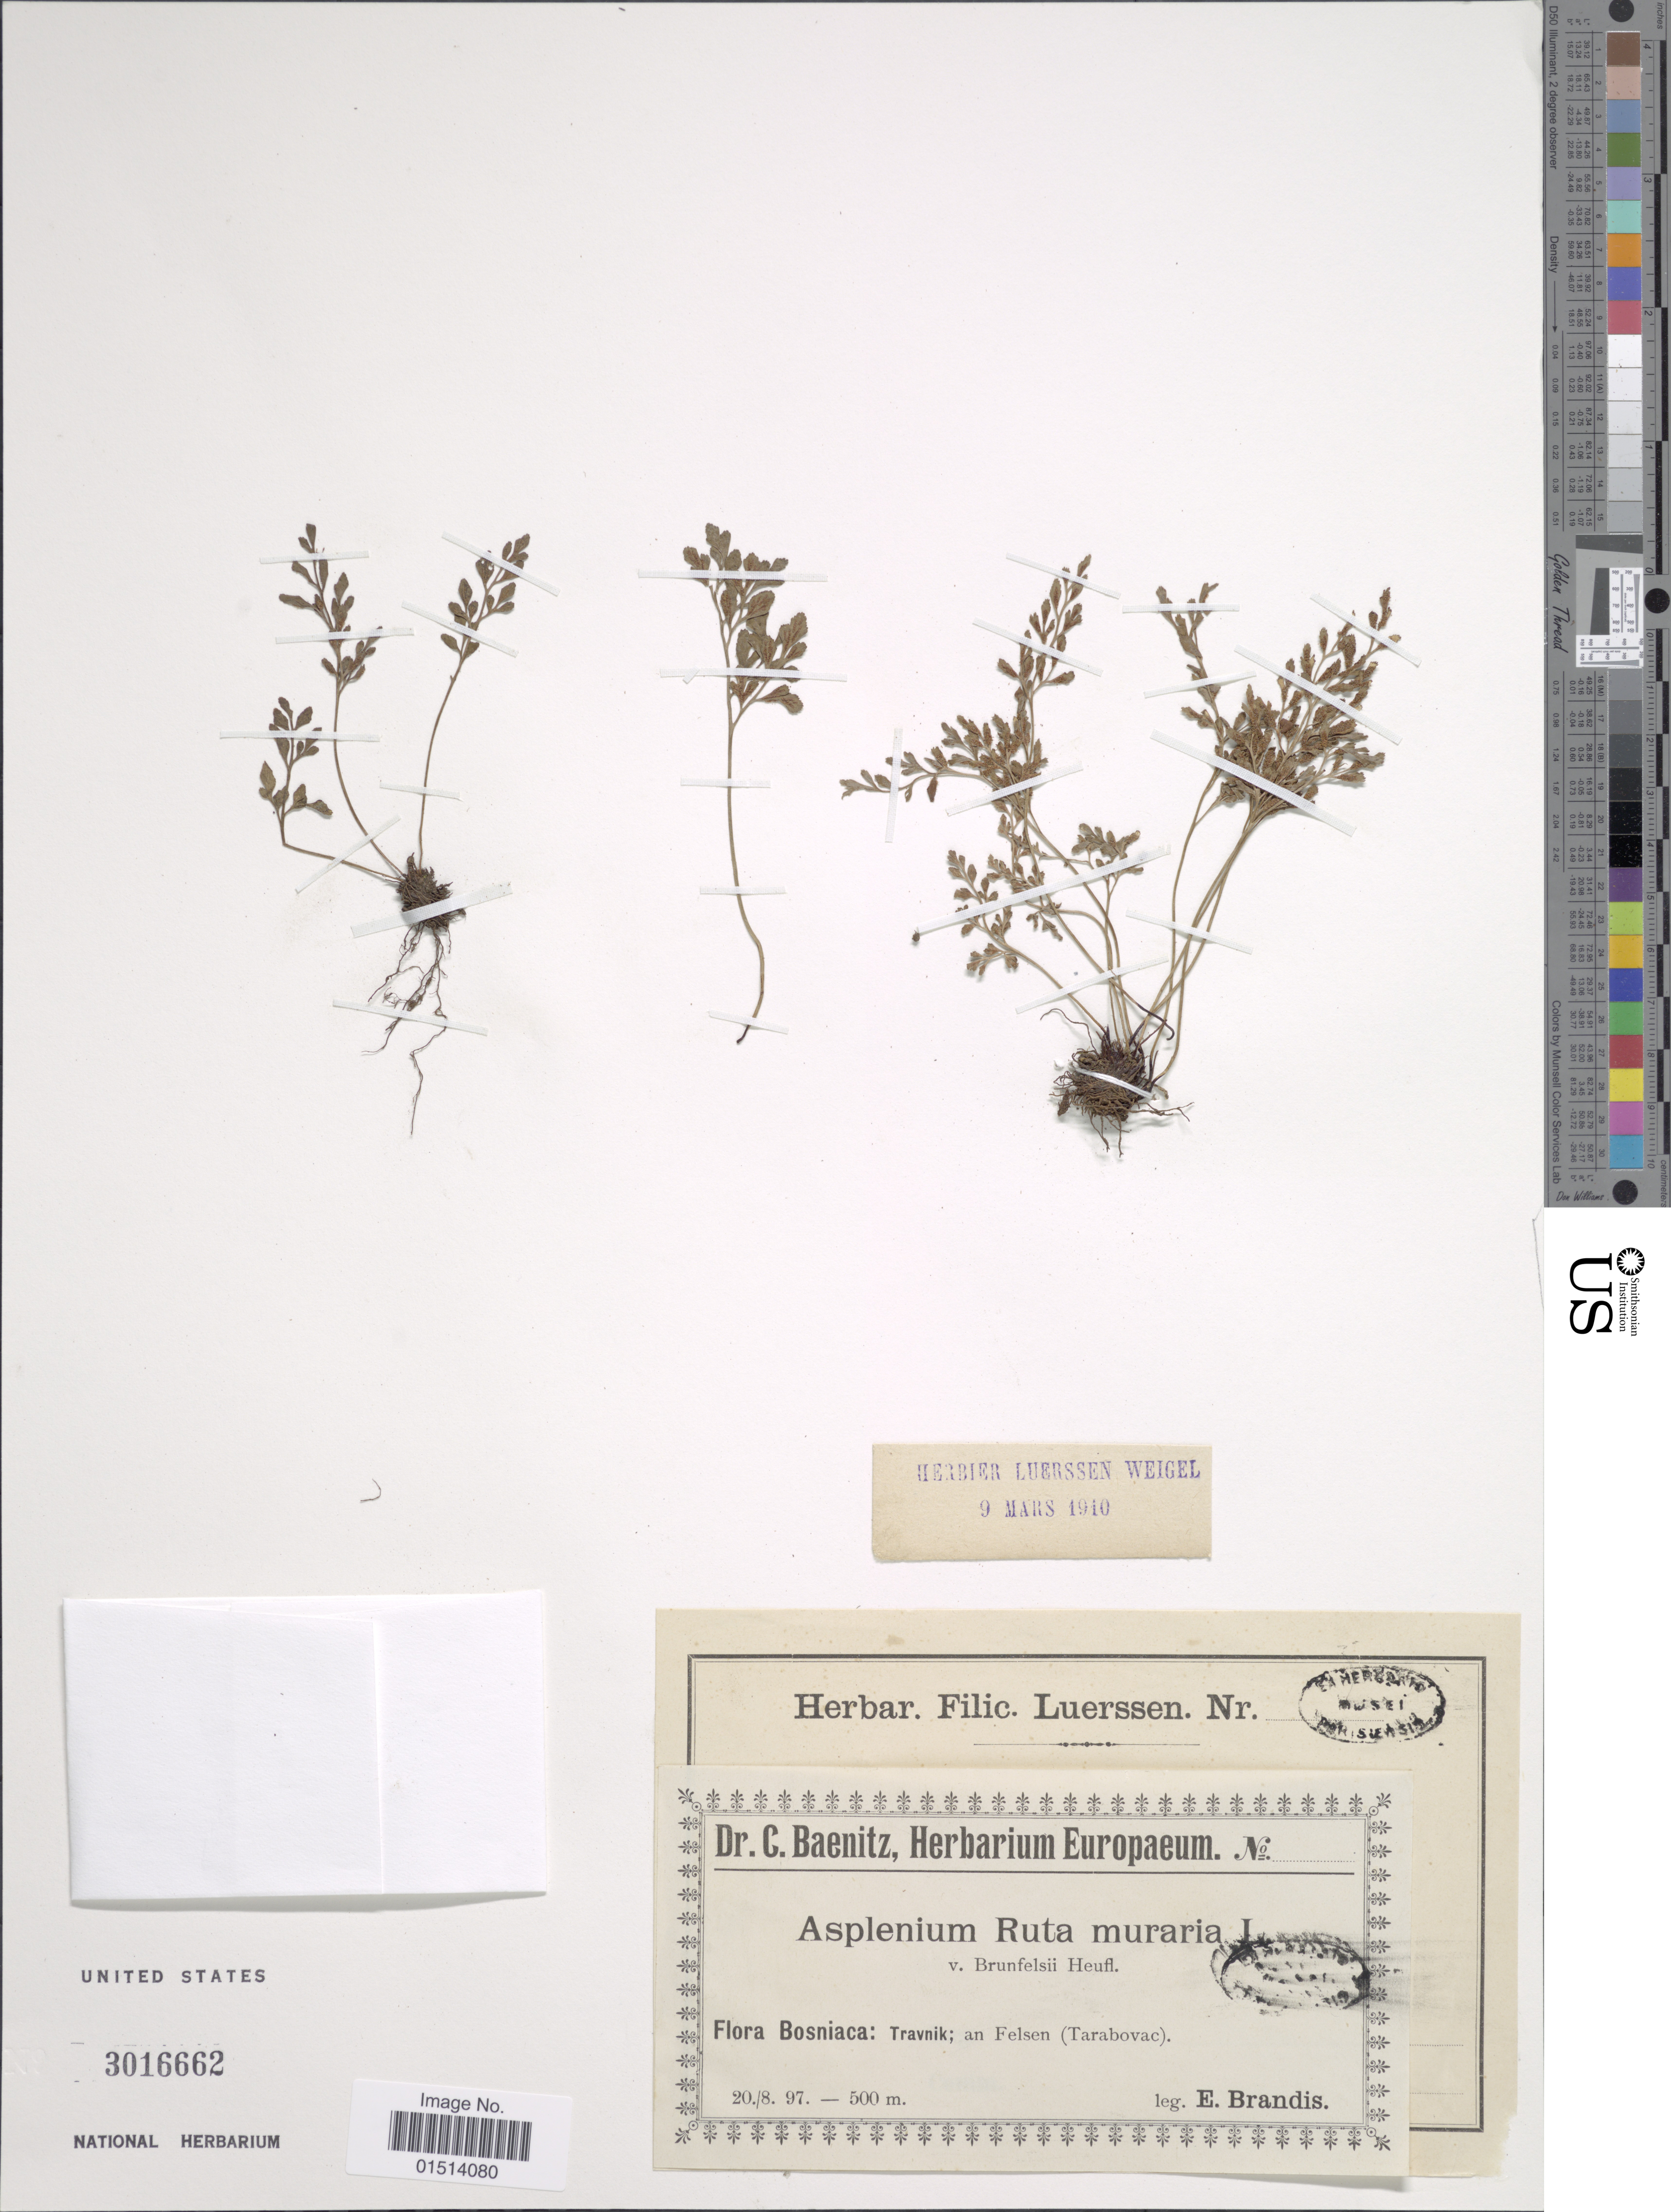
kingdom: Plantae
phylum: Tracheophyta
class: Polypodiopsida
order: Polypodiales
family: Aspleniaceae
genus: Asplenium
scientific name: Asplenium ruta-muraria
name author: L.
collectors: E. Brandis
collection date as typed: Transcribed d/m/y: 20/8/97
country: Bosnia and Herzegovina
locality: Bosniaca: Travnik; an Felsen (Tarabovac)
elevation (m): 500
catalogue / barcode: US 3016662